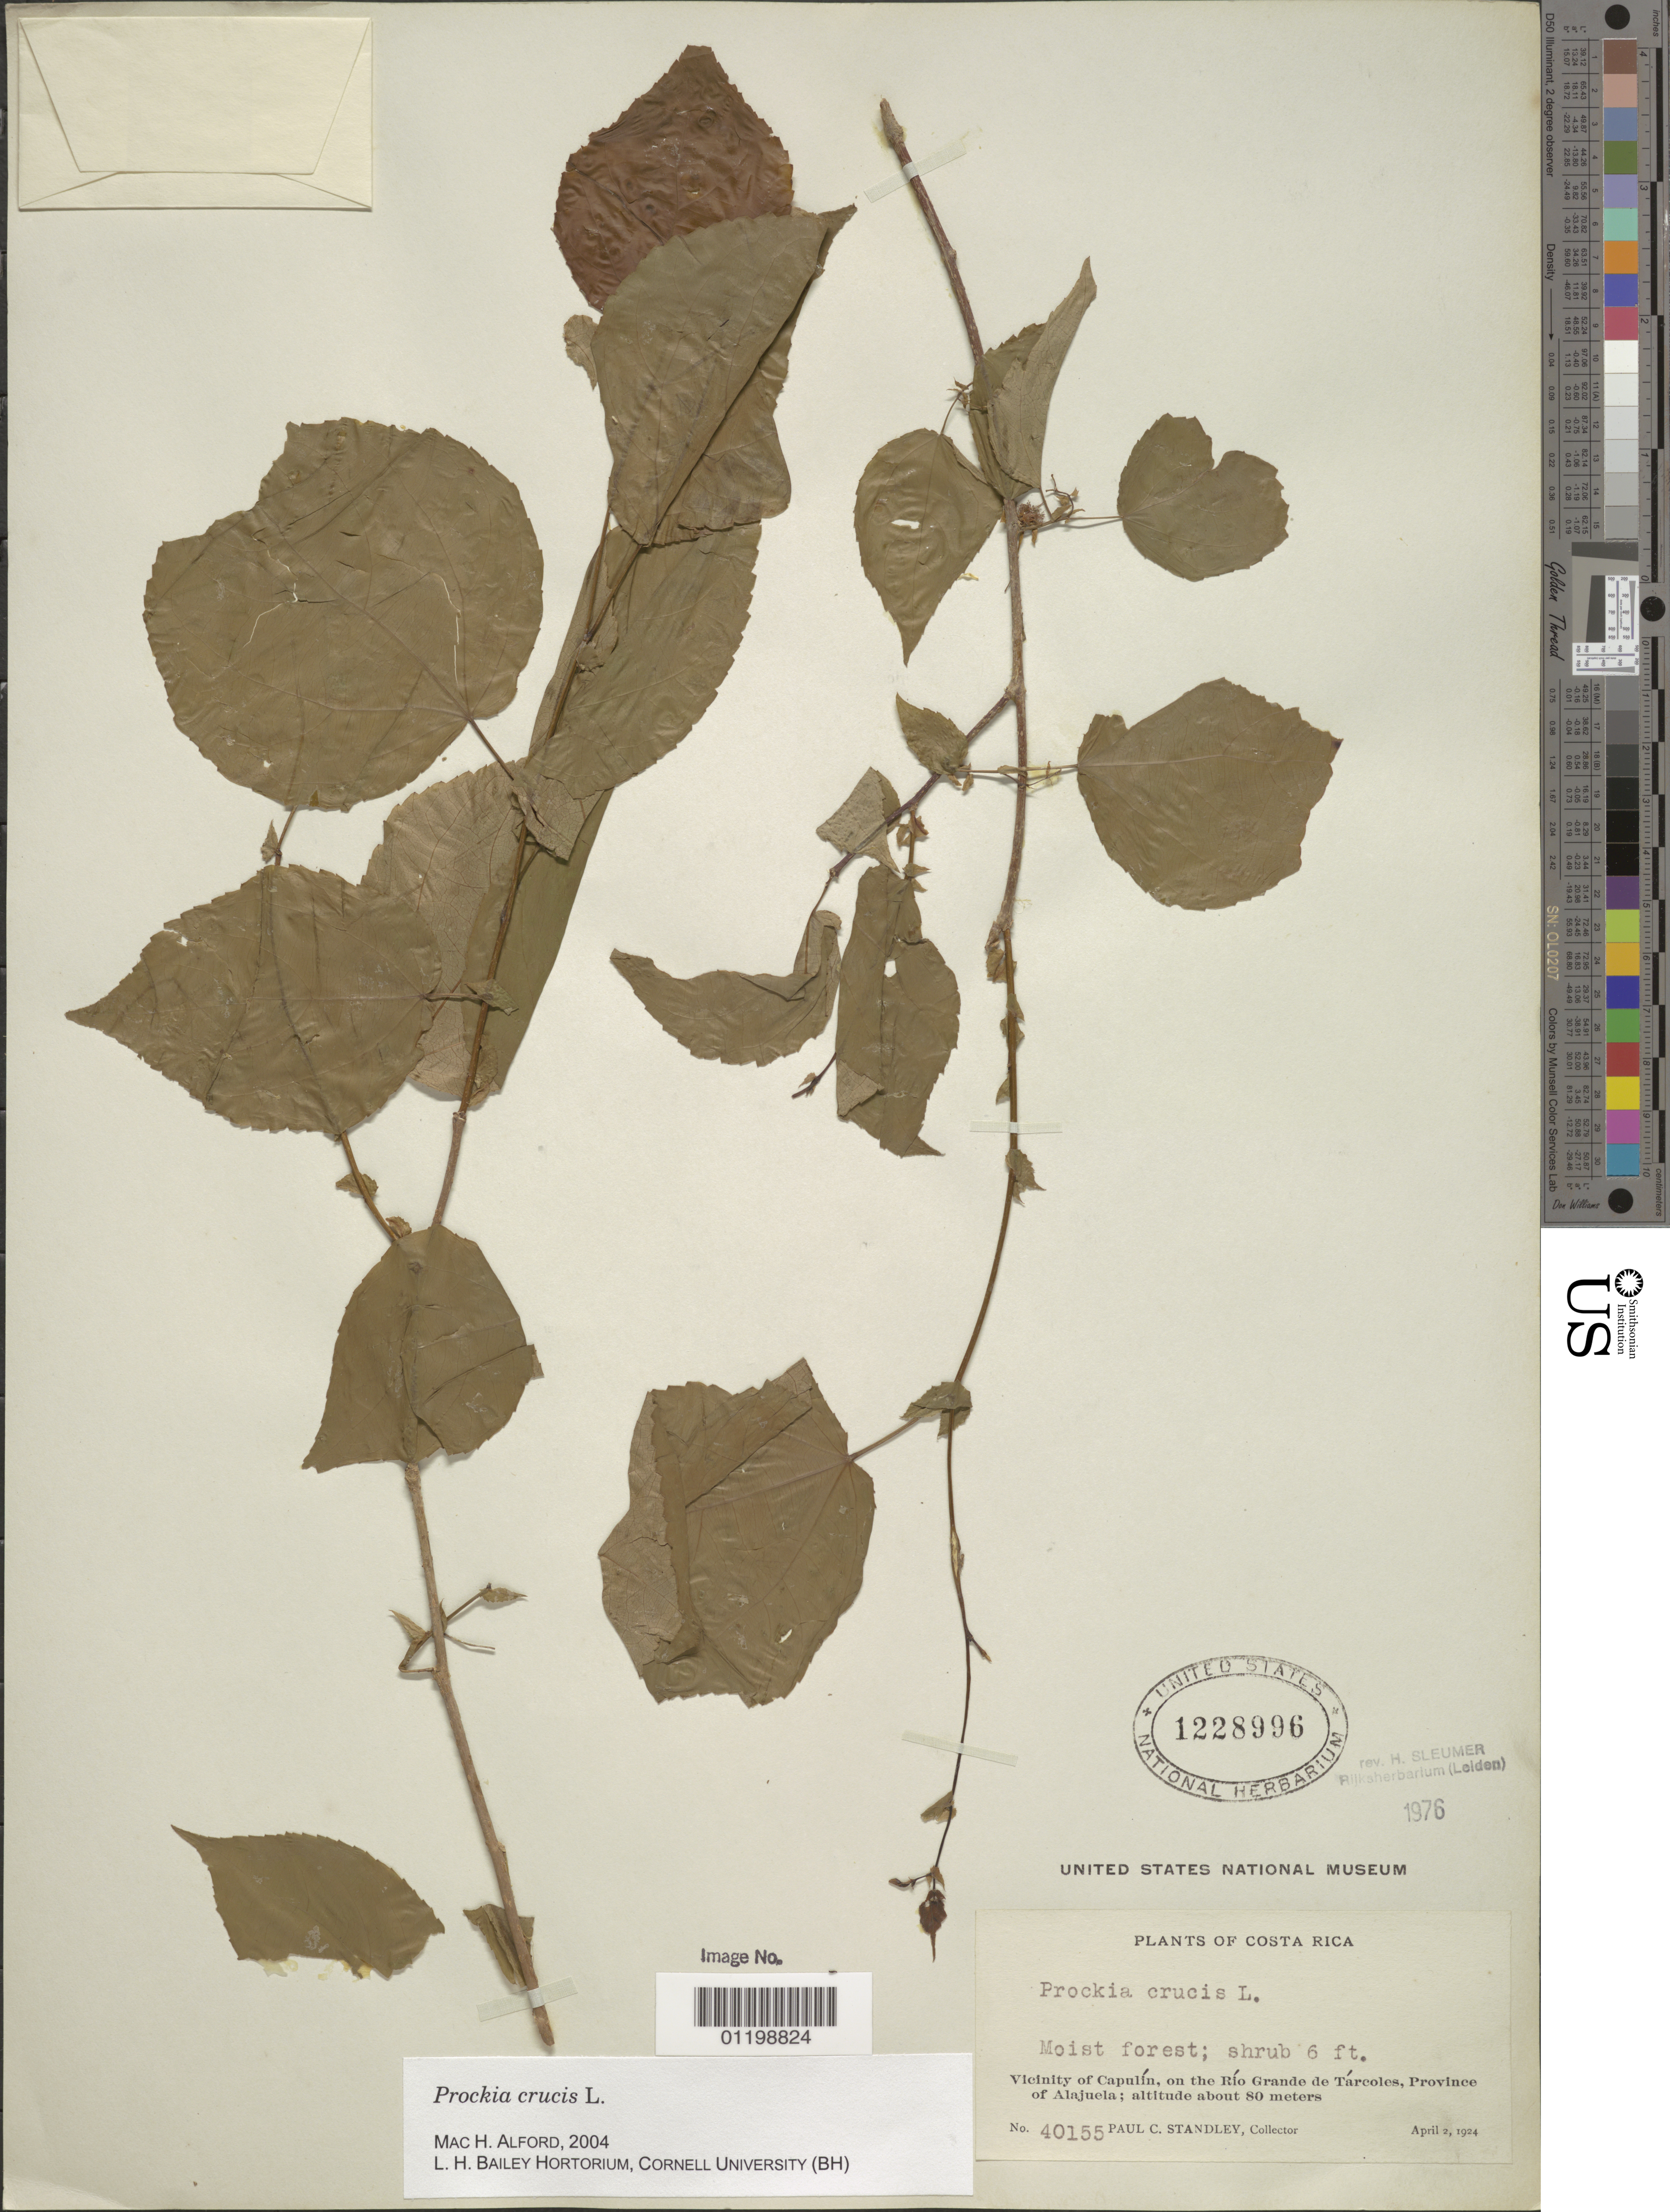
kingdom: Plantae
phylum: Tracheophyta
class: Magnoliopsida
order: Malpighiales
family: Salicaceae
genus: Prockia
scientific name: Prockia crucis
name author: P. Browne ex L.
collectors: P. C. Standley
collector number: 40155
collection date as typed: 2 Apr 1924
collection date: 1924-04-02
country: Costa Rica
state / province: Alajuela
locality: Vicinity of Capulín, on the Río Grande de Tárcoles.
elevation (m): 80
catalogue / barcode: US 1228996